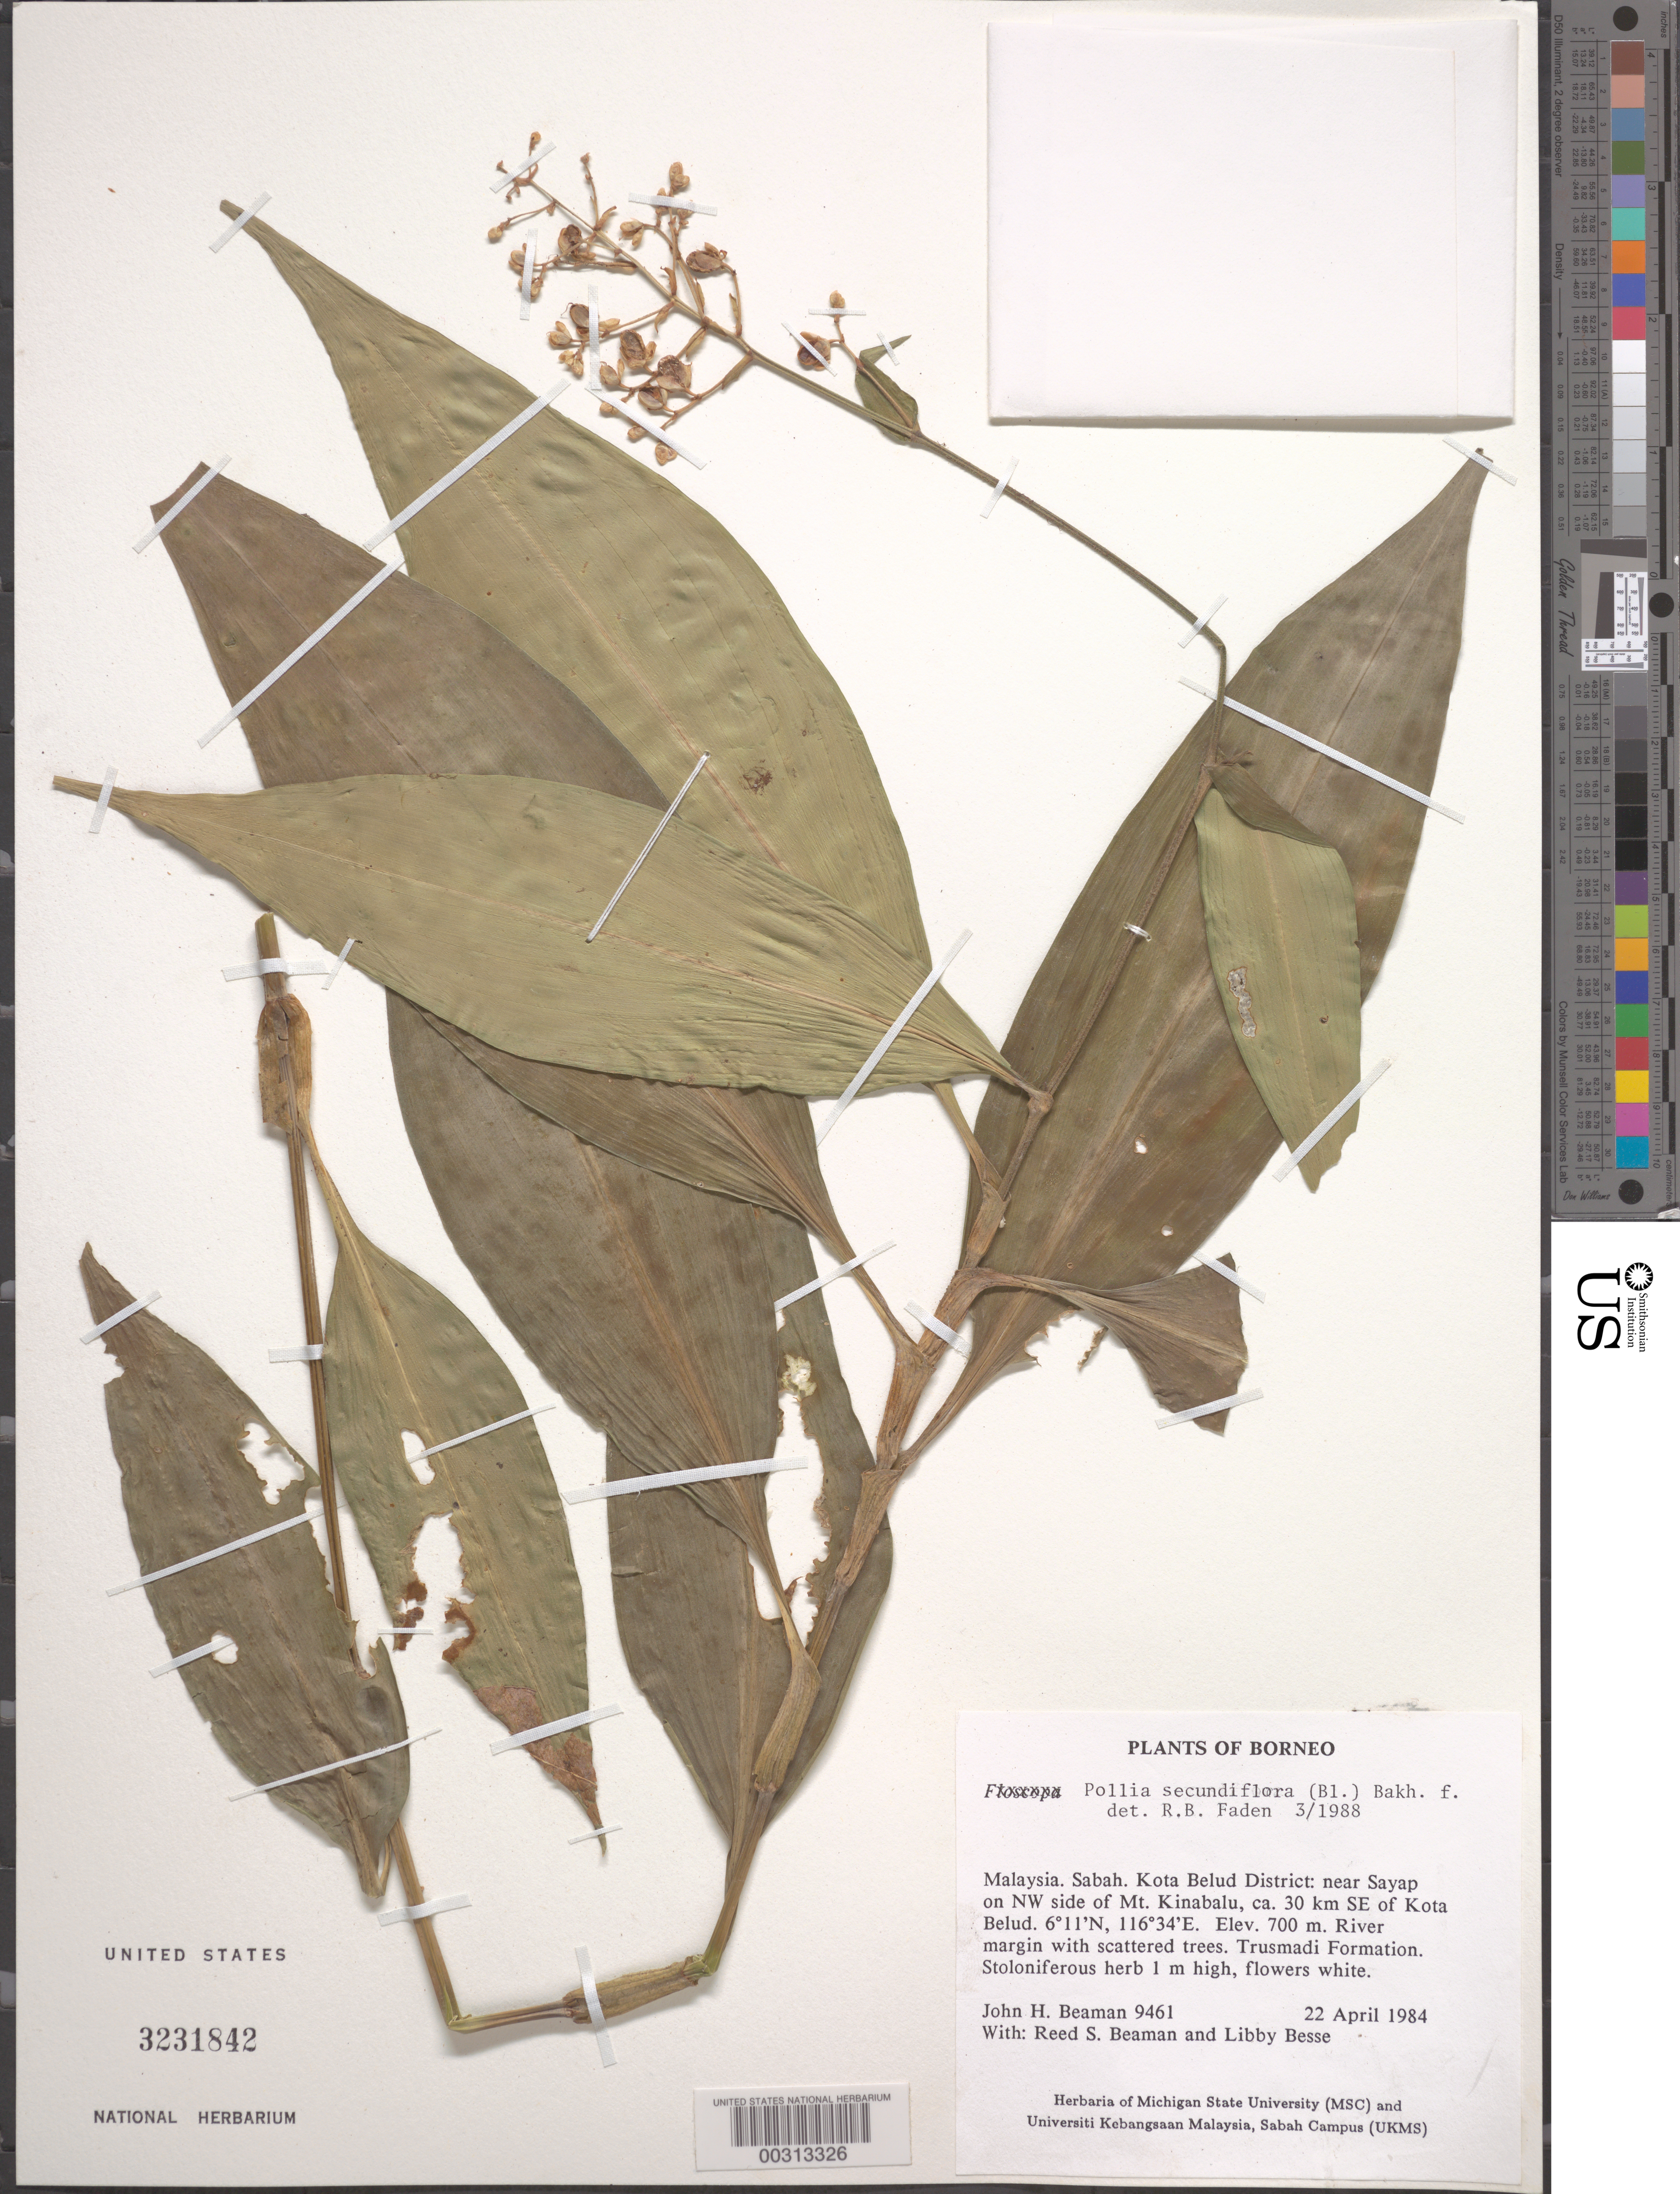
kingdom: Plantae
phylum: Tracheophyta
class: Liliopsida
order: Commelinales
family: Commelinaceae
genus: Pollia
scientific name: Pollia secundiflora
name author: (Blume) Bakh. f.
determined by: Faden, Robert B., (US), Smithsonian Institution - National Museum of Natural History (UNITED STATES)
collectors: J. H. Beaman, R. S. Beaman & Libby Besse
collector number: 9461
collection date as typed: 22 Apr 1984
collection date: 1984-04-22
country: Malaysia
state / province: Sabah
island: Borneo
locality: Kota belud dist., near sayup on nw side of mt. kinabalu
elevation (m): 600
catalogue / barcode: US 3231842